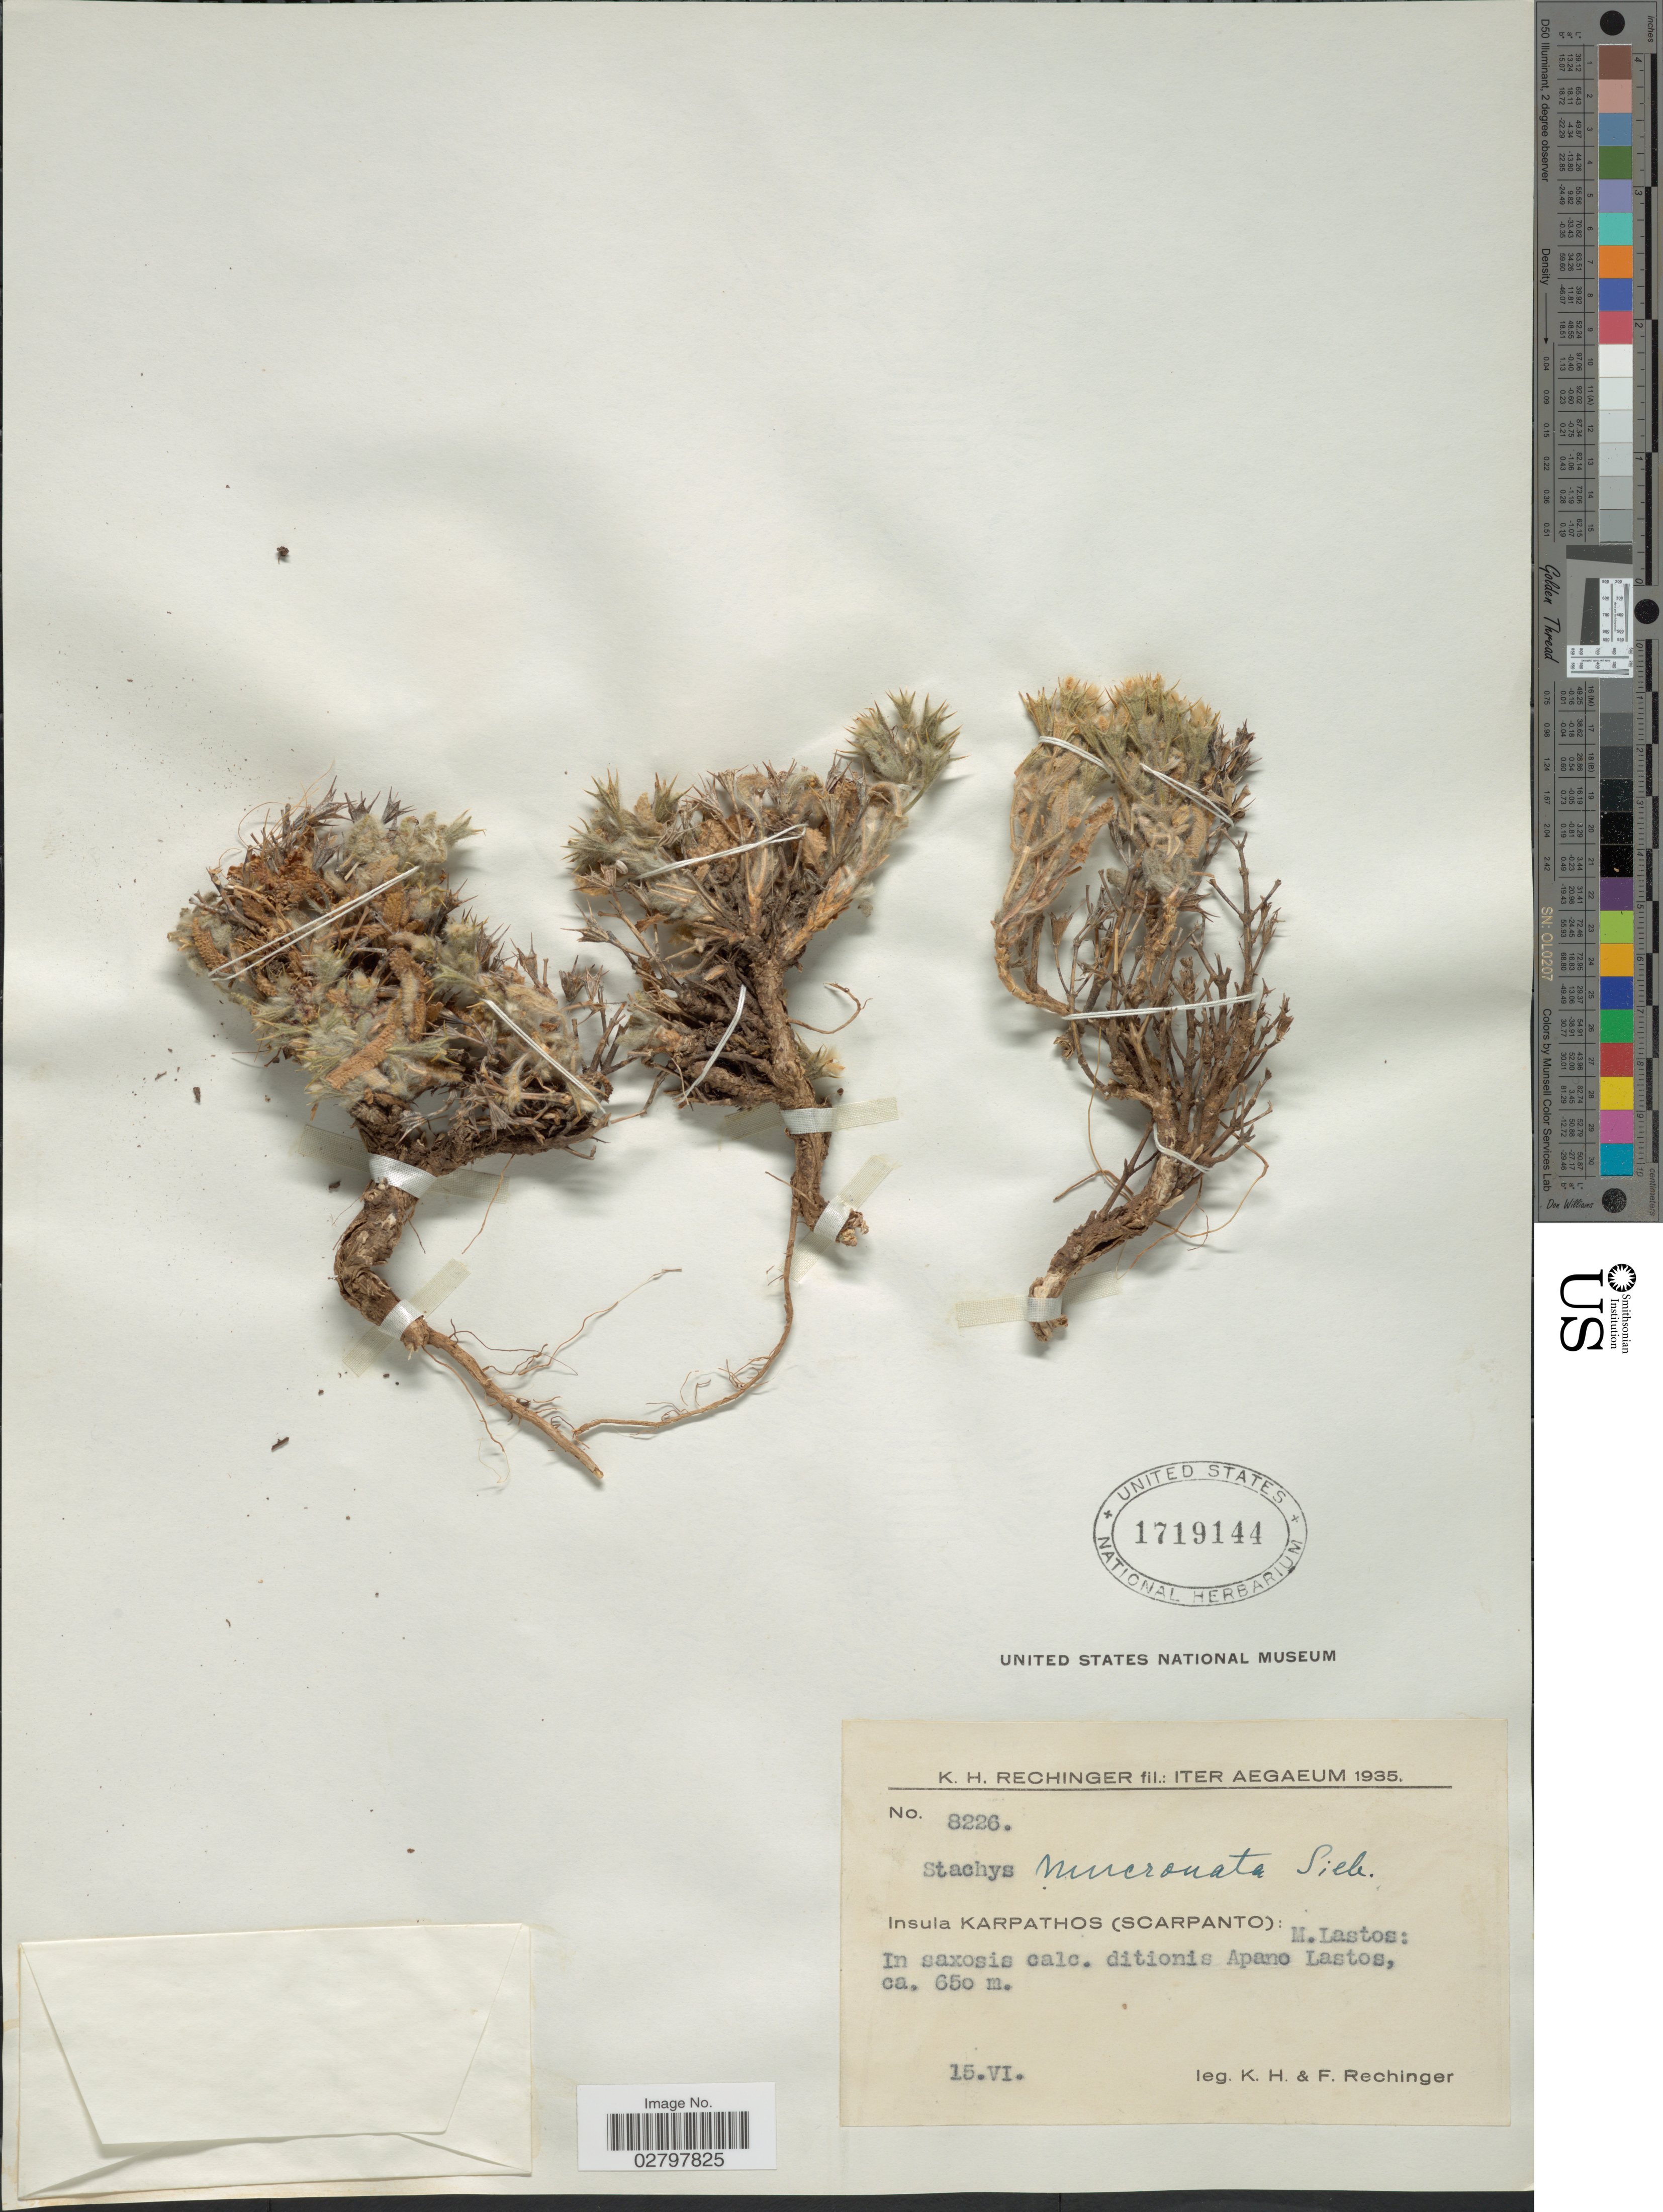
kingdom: Plantae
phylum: Tracheophyta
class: Magnoliopsida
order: Lamiales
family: Lamiaceae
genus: Stachys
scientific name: Stachys mucronata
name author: Sieber ex Spreng.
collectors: K. H. Rechinger & F. Rechinger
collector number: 8226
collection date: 1935-06-15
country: Greece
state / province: South Aegean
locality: Insula Karpathos (Scarpanto): M.Lastos: In saxosis calc. ditionis Apano Lastos.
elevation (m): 650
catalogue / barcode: US 1719144